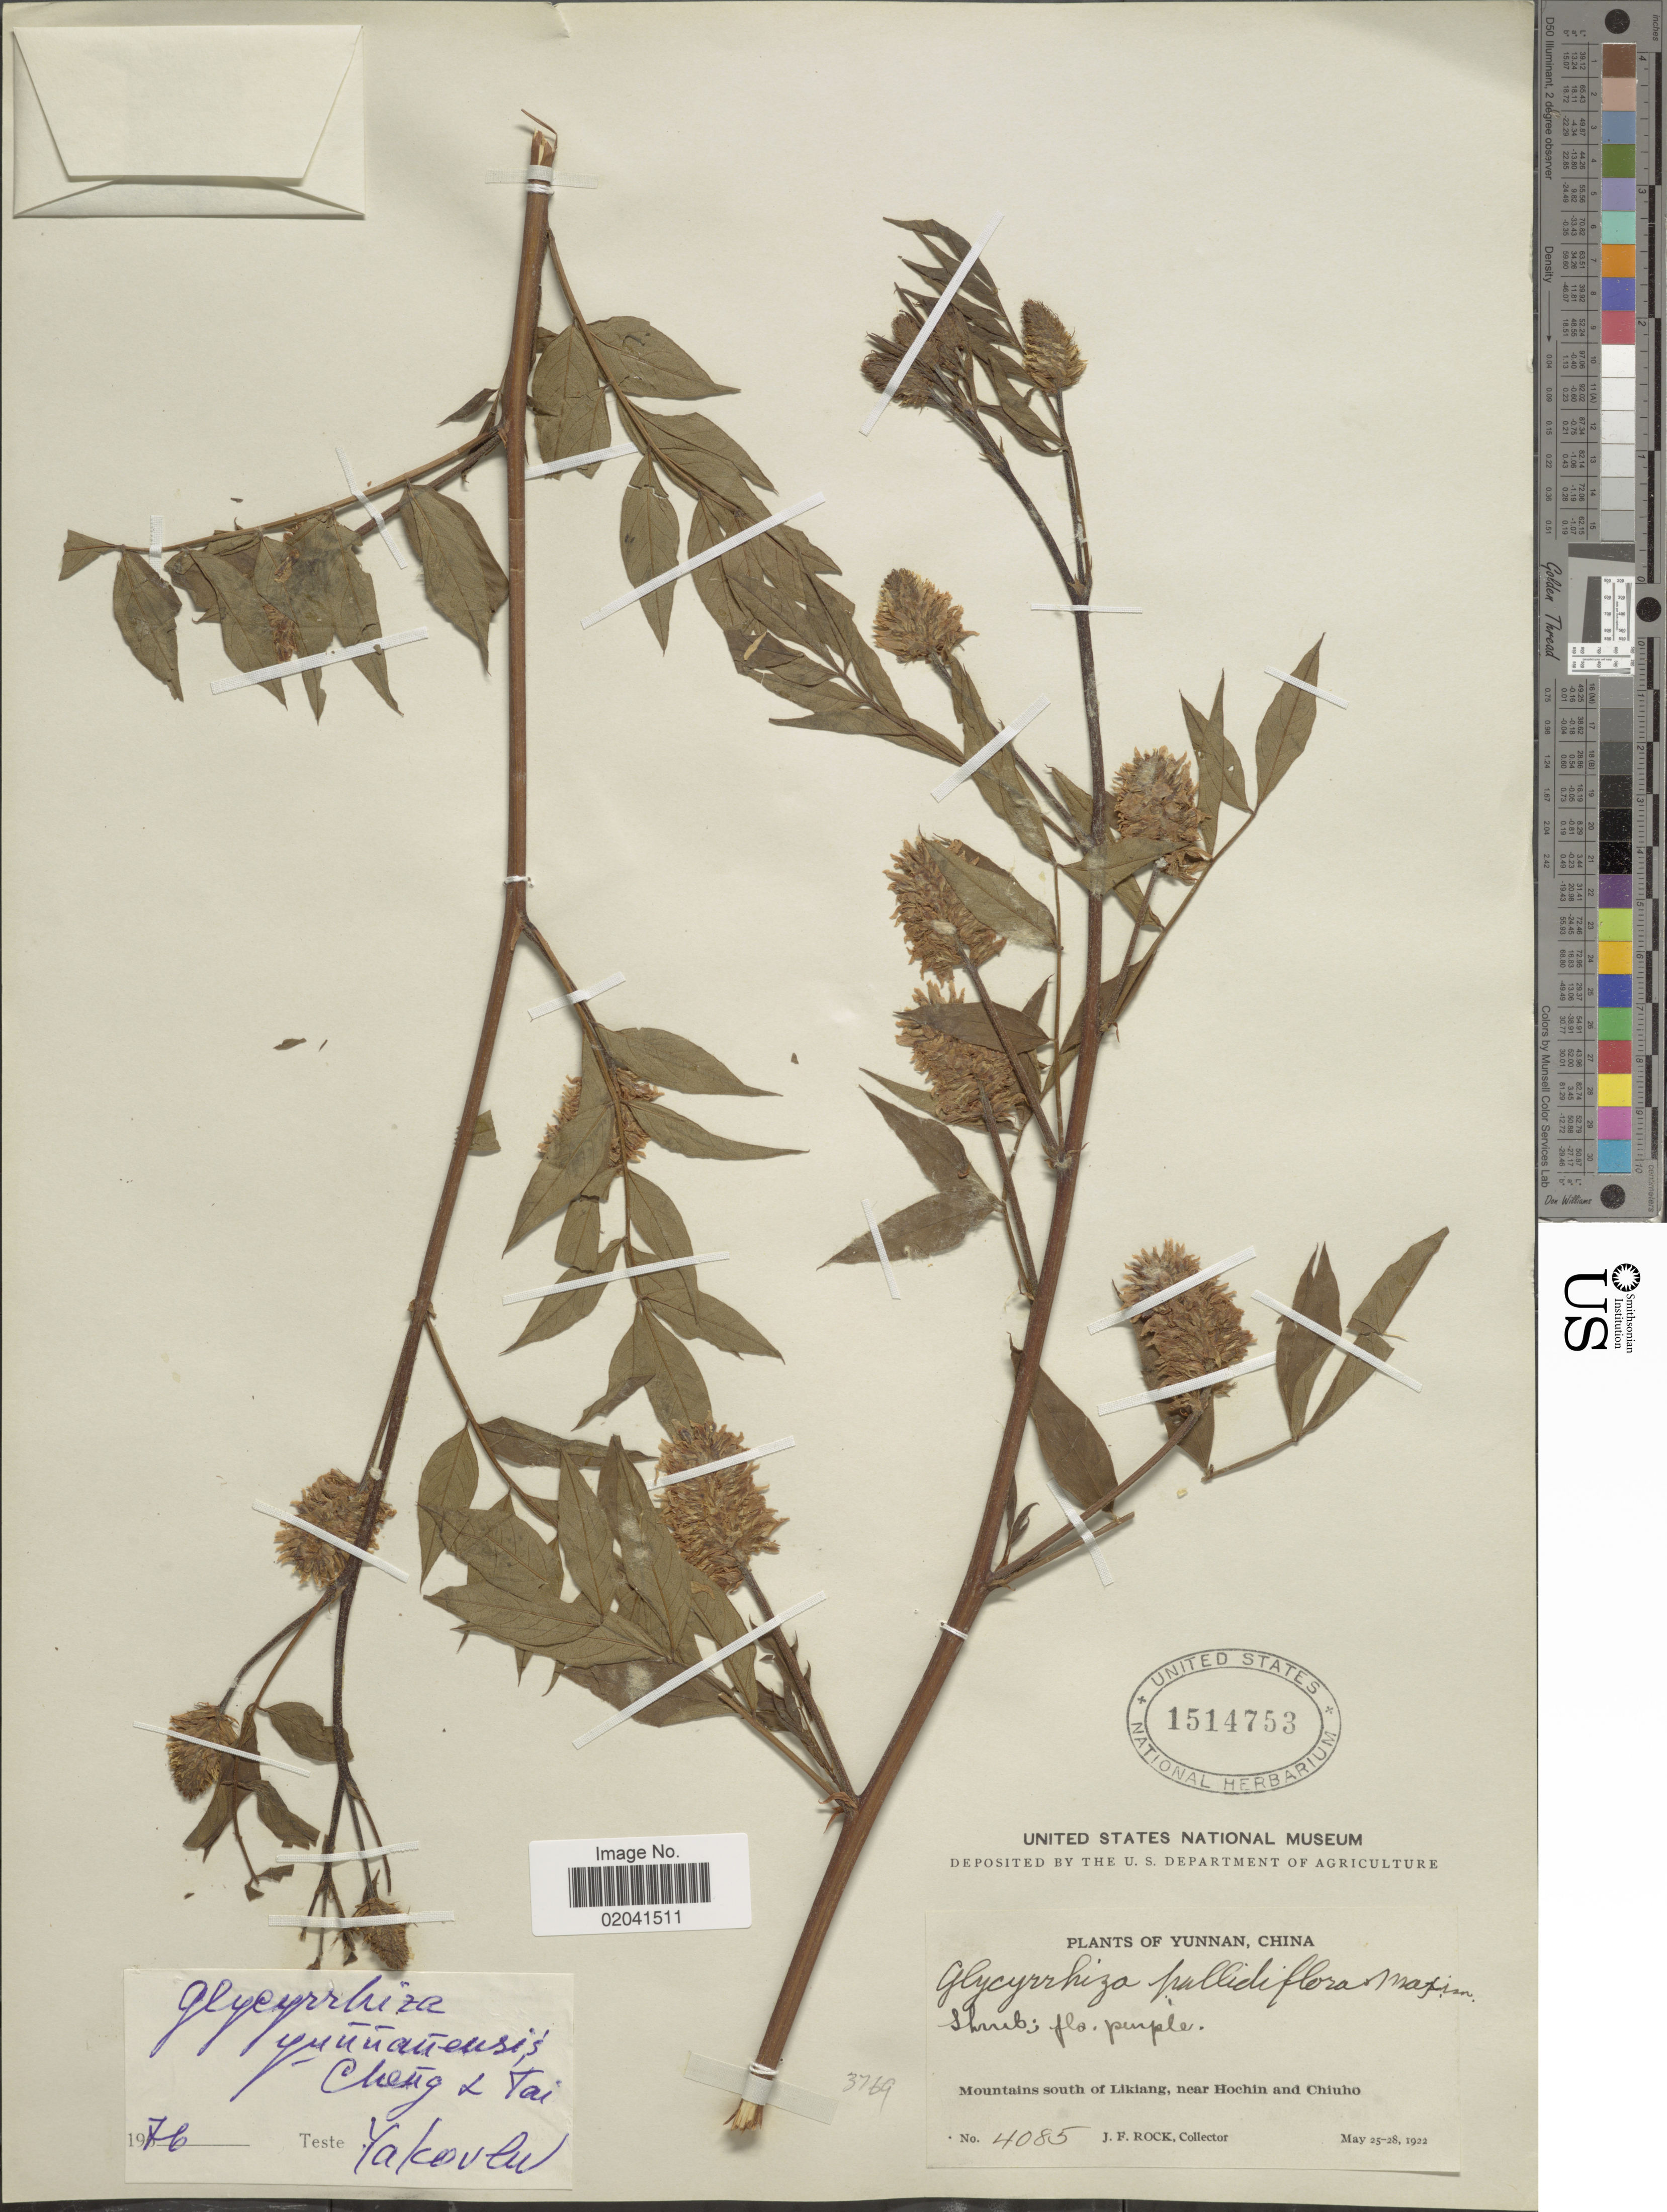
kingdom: Plantae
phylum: Tracheophyta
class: Magnoliopsida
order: Fabales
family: Fabaceae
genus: Glycyrrhiza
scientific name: Glycyrrhiza yunnanensis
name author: S.H. Cheng & L.K. Dai ex P.C. Li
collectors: J. Rock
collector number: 4085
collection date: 1922-05-25/1922-05-28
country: China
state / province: Yunnan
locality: Yunnan, China, Mountains south of Likiang, near Hochin and Chiuho.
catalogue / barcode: US 1514753